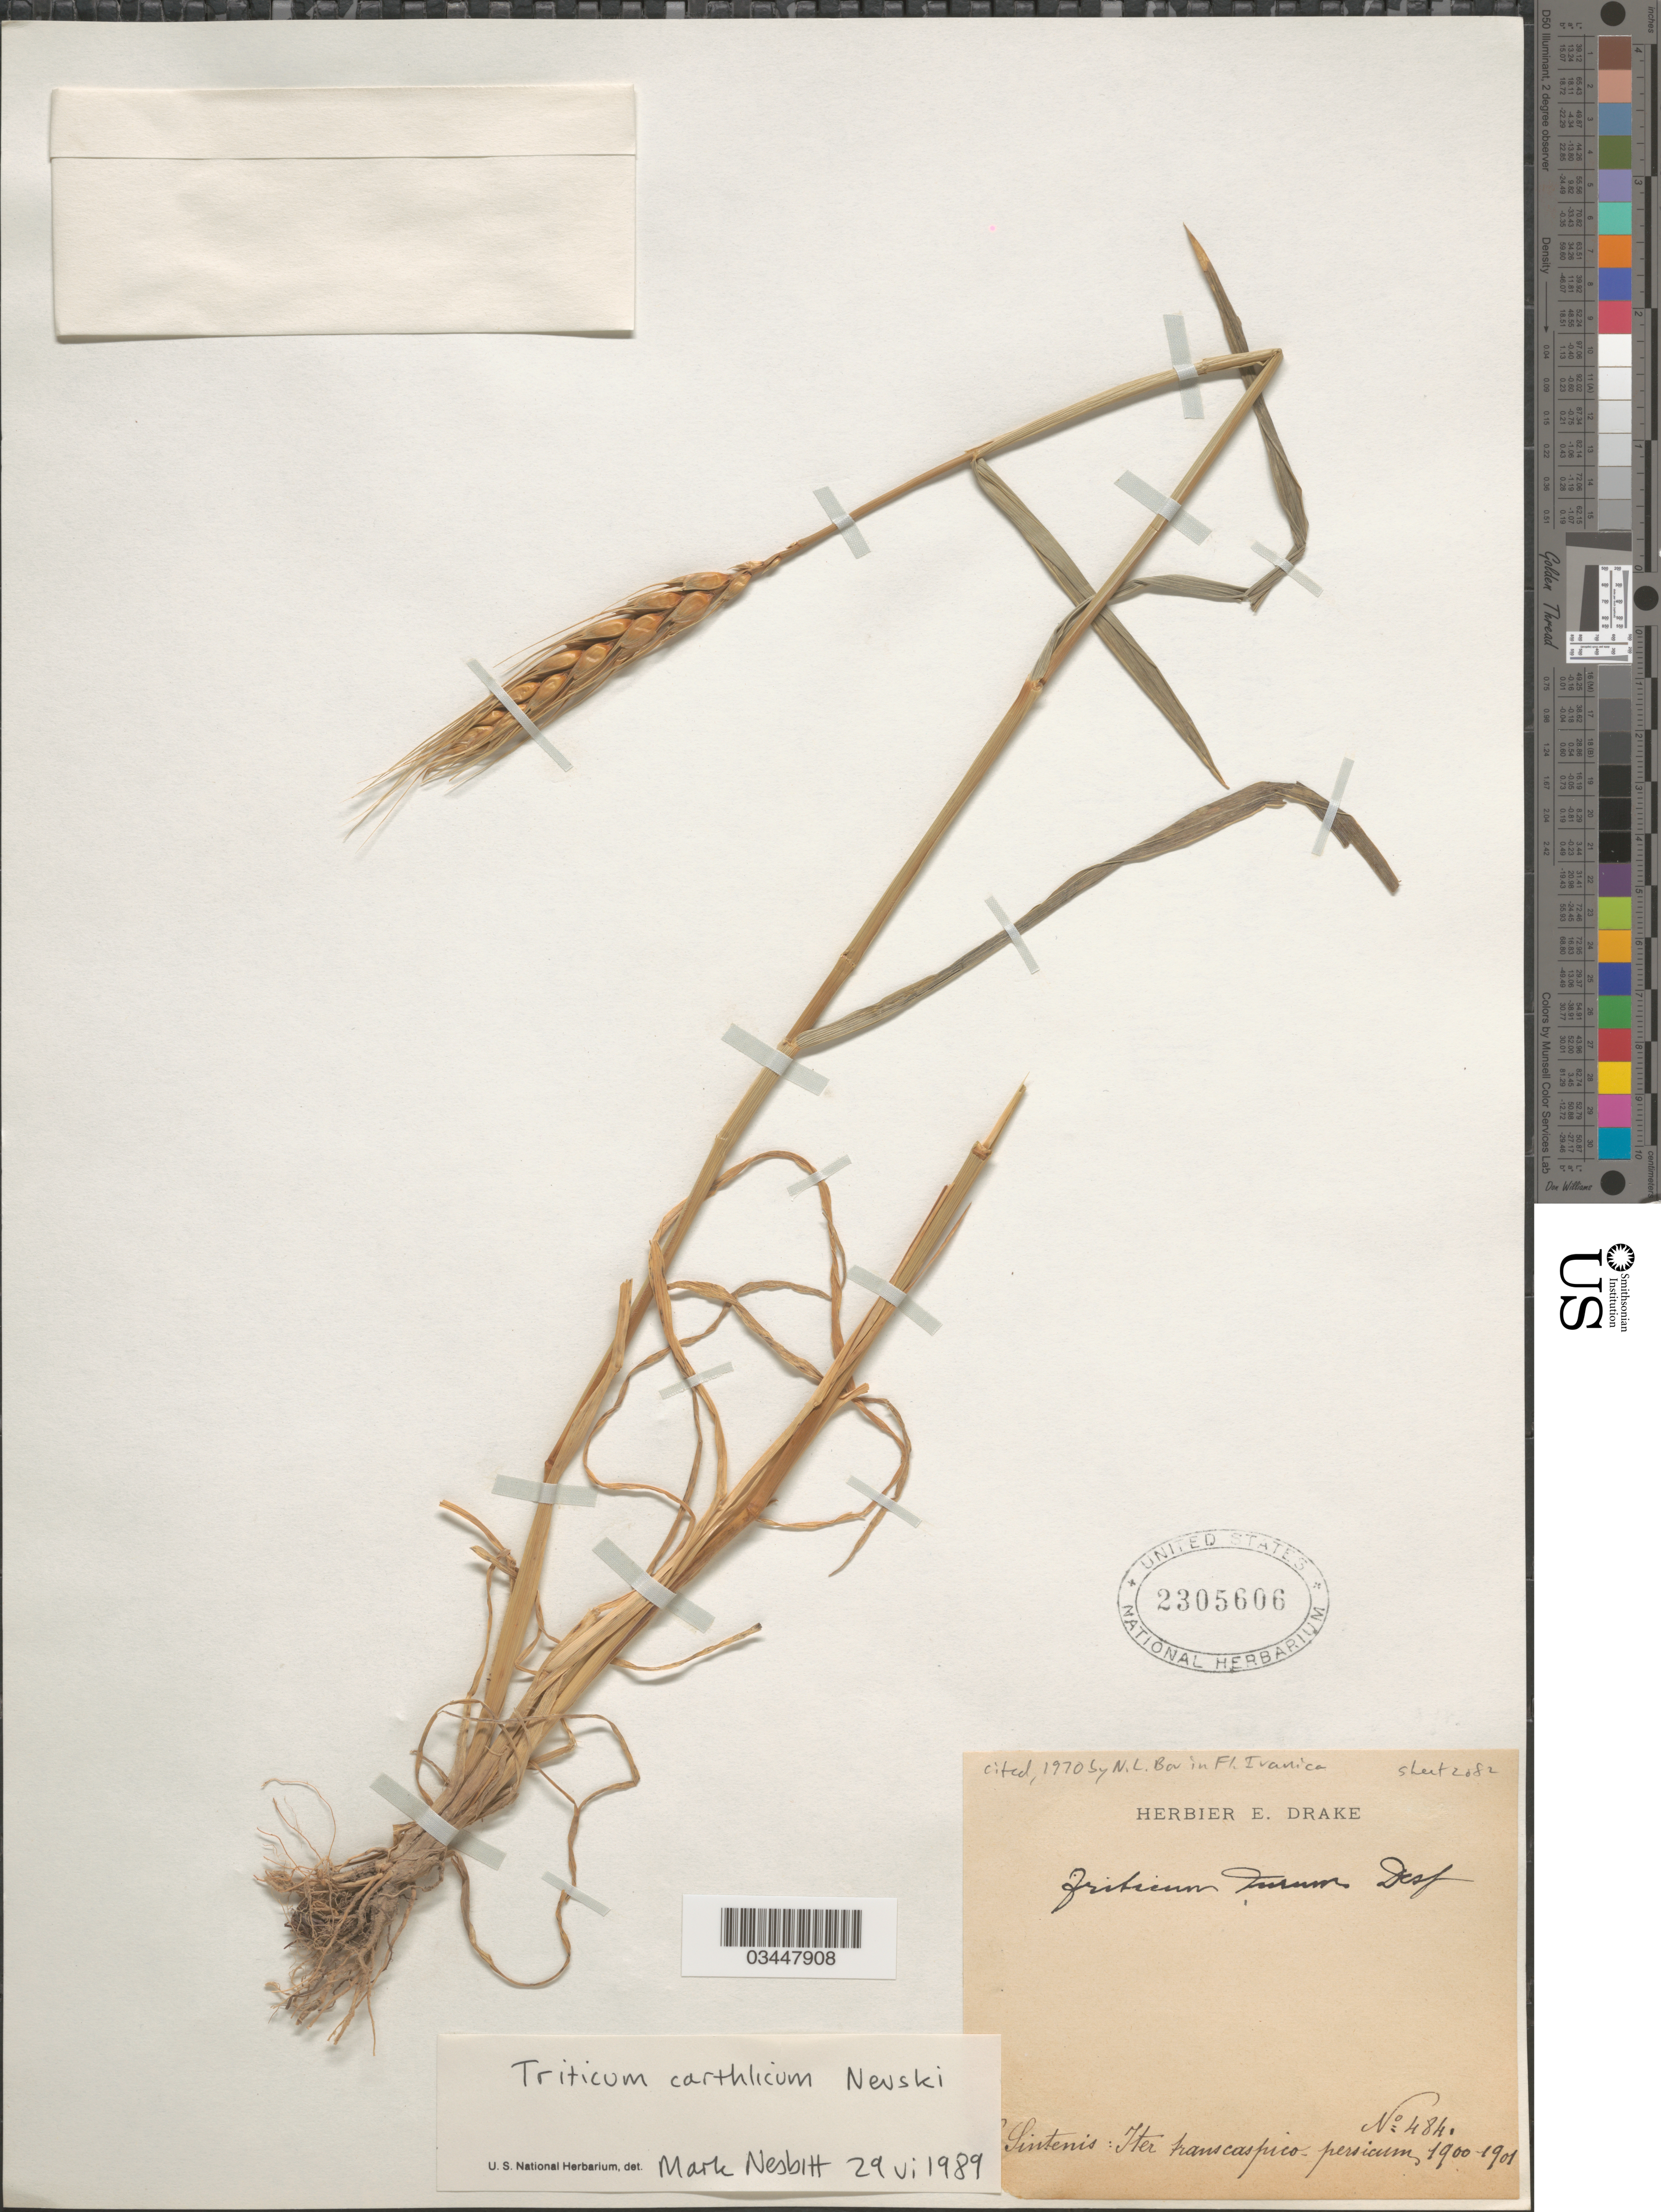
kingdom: Plantae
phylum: Tracheophyta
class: Liliopsida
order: Poales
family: Poaceae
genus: Triticum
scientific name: Triticum carthlicum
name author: Nevski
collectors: P. Sintenis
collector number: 484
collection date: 1900/1901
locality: Iter transcaspico-persicum 1900-1901.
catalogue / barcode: US 2305606